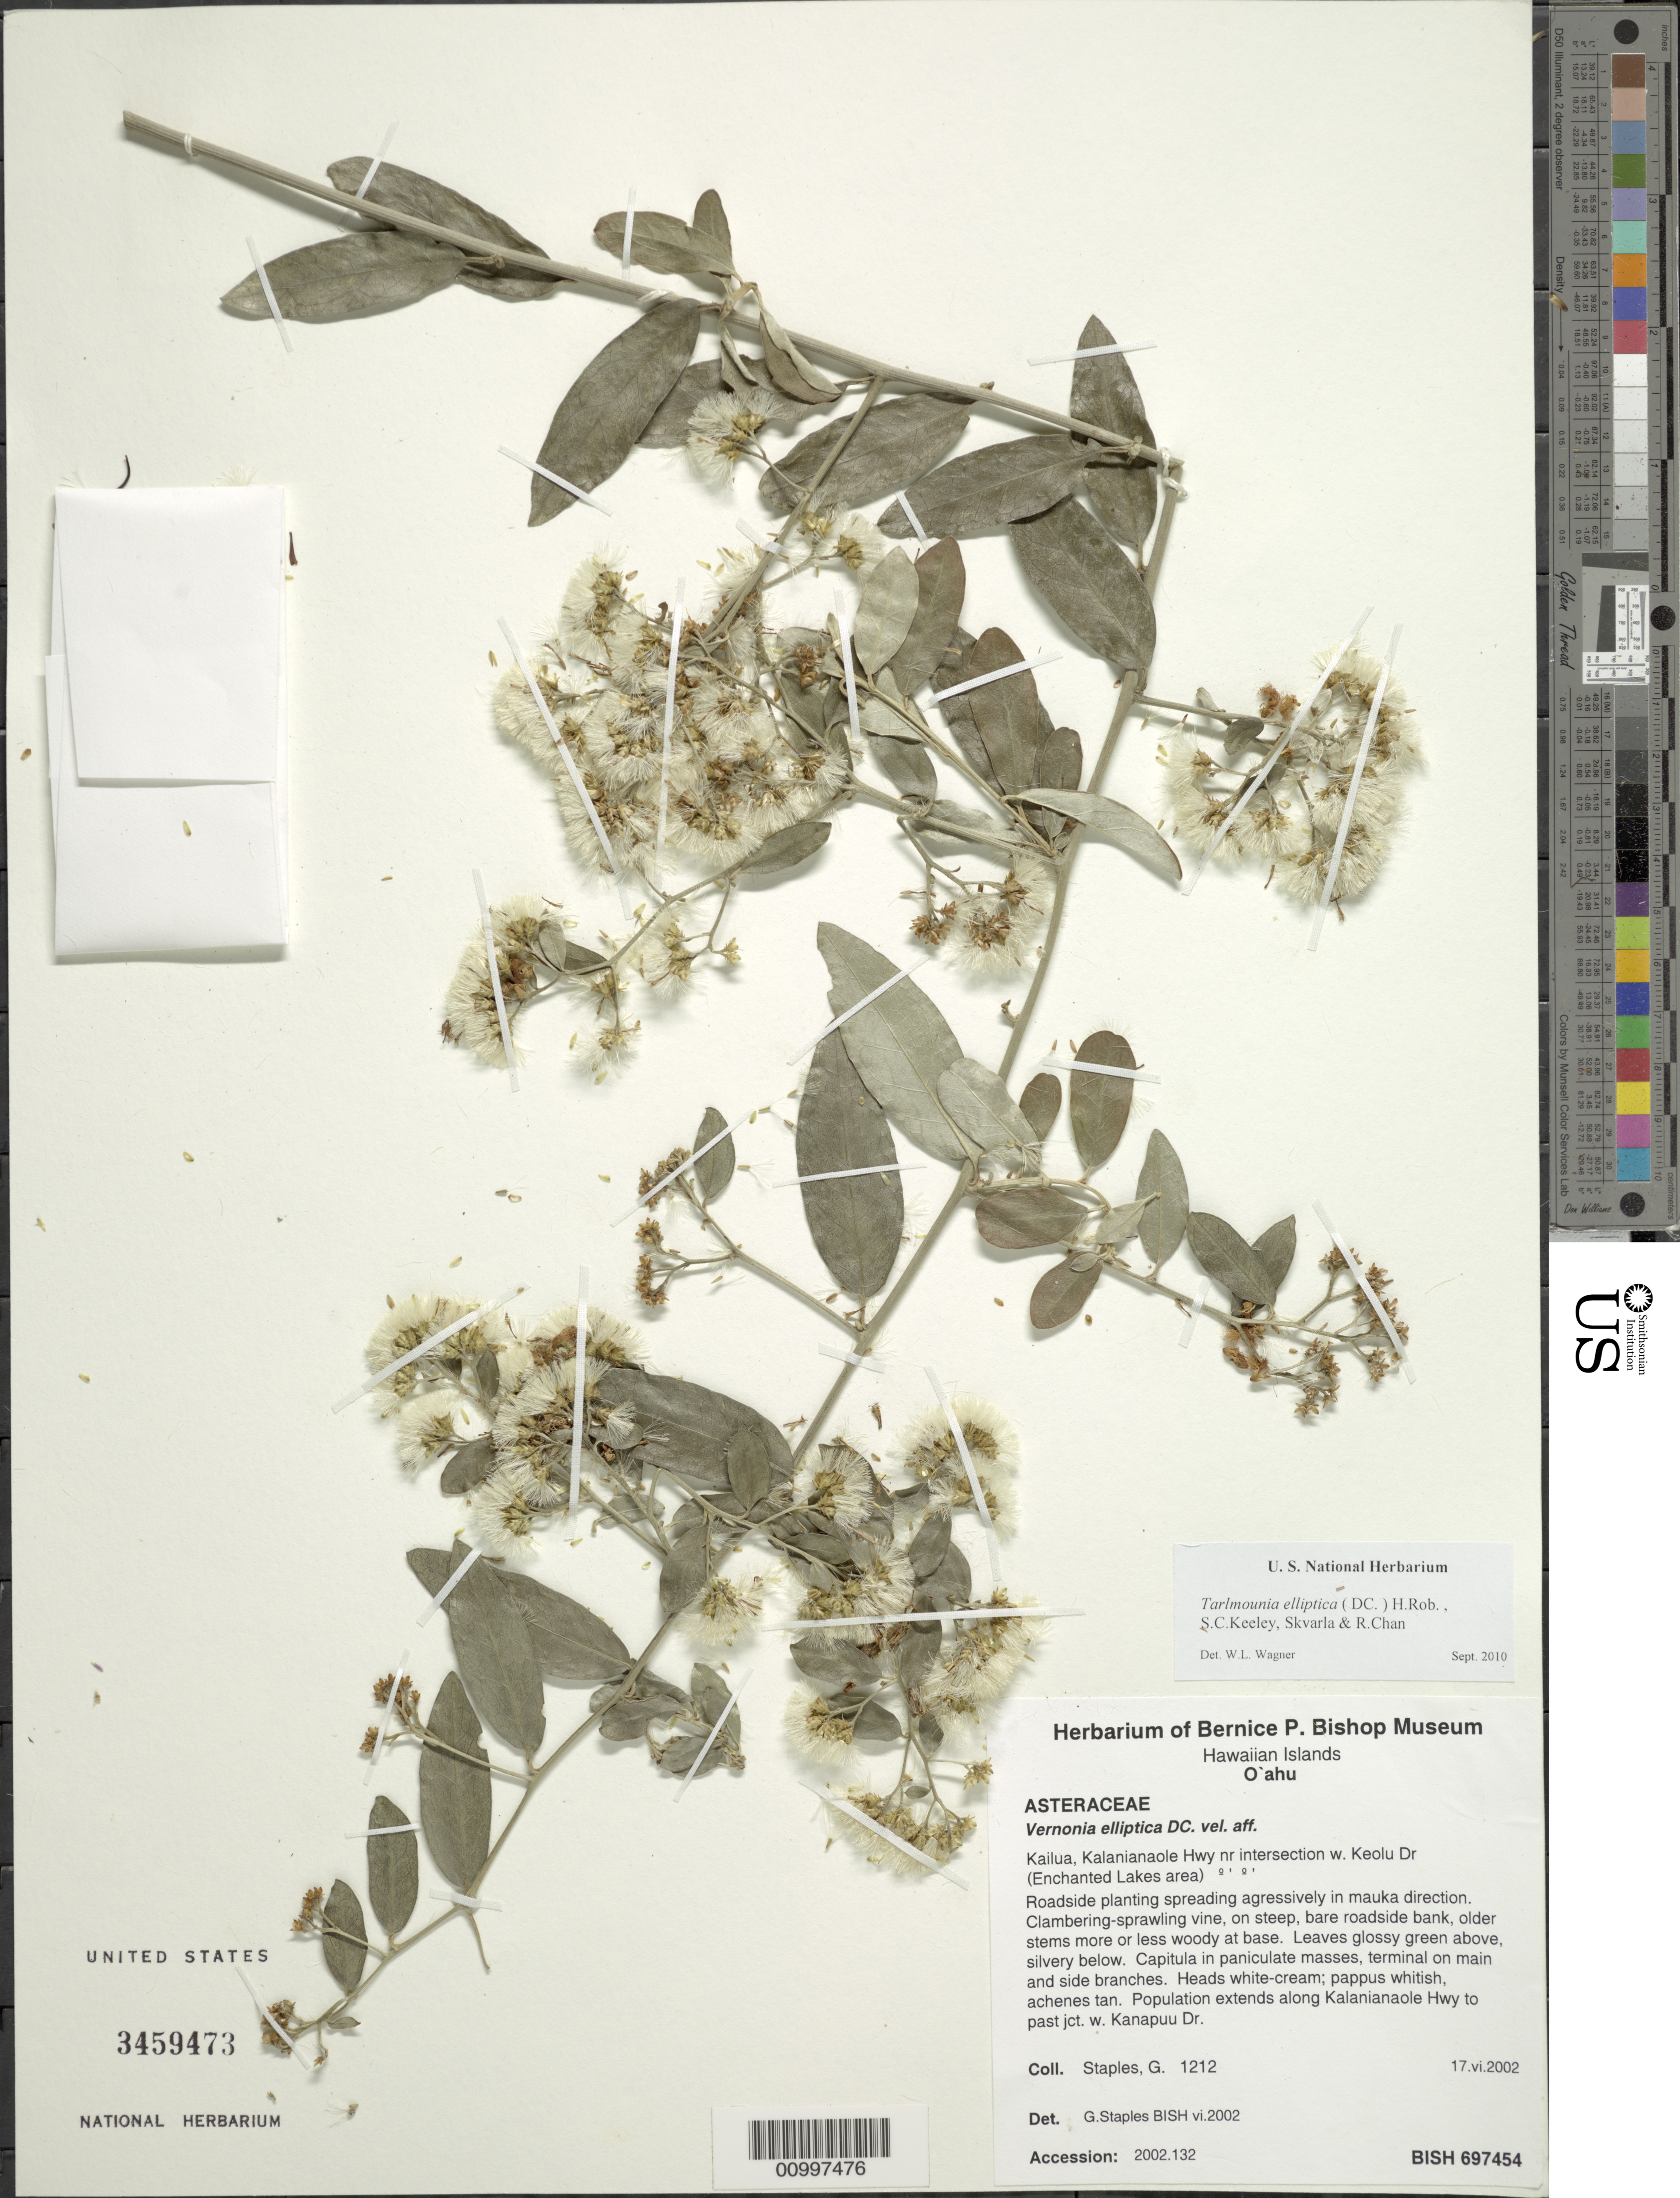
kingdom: Plantae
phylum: Tracheophyta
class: Magnoliopsida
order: Asterales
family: Asteraceae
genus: Tarlmounia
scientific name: Tarlmounia elliptica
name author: (DC.) H. Rob. et al.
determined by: Staples, G. W.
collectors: G. Staples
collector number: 1212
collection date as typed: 17 Jun 2002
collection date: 2002-06-17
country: United States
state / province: Hawaii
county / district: Honolulu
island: Oahu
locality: Kailua, Kalanianaole Hwy near intersection with Keolu Drive (Enchanted Lakes Area)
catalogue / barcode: US 3459473